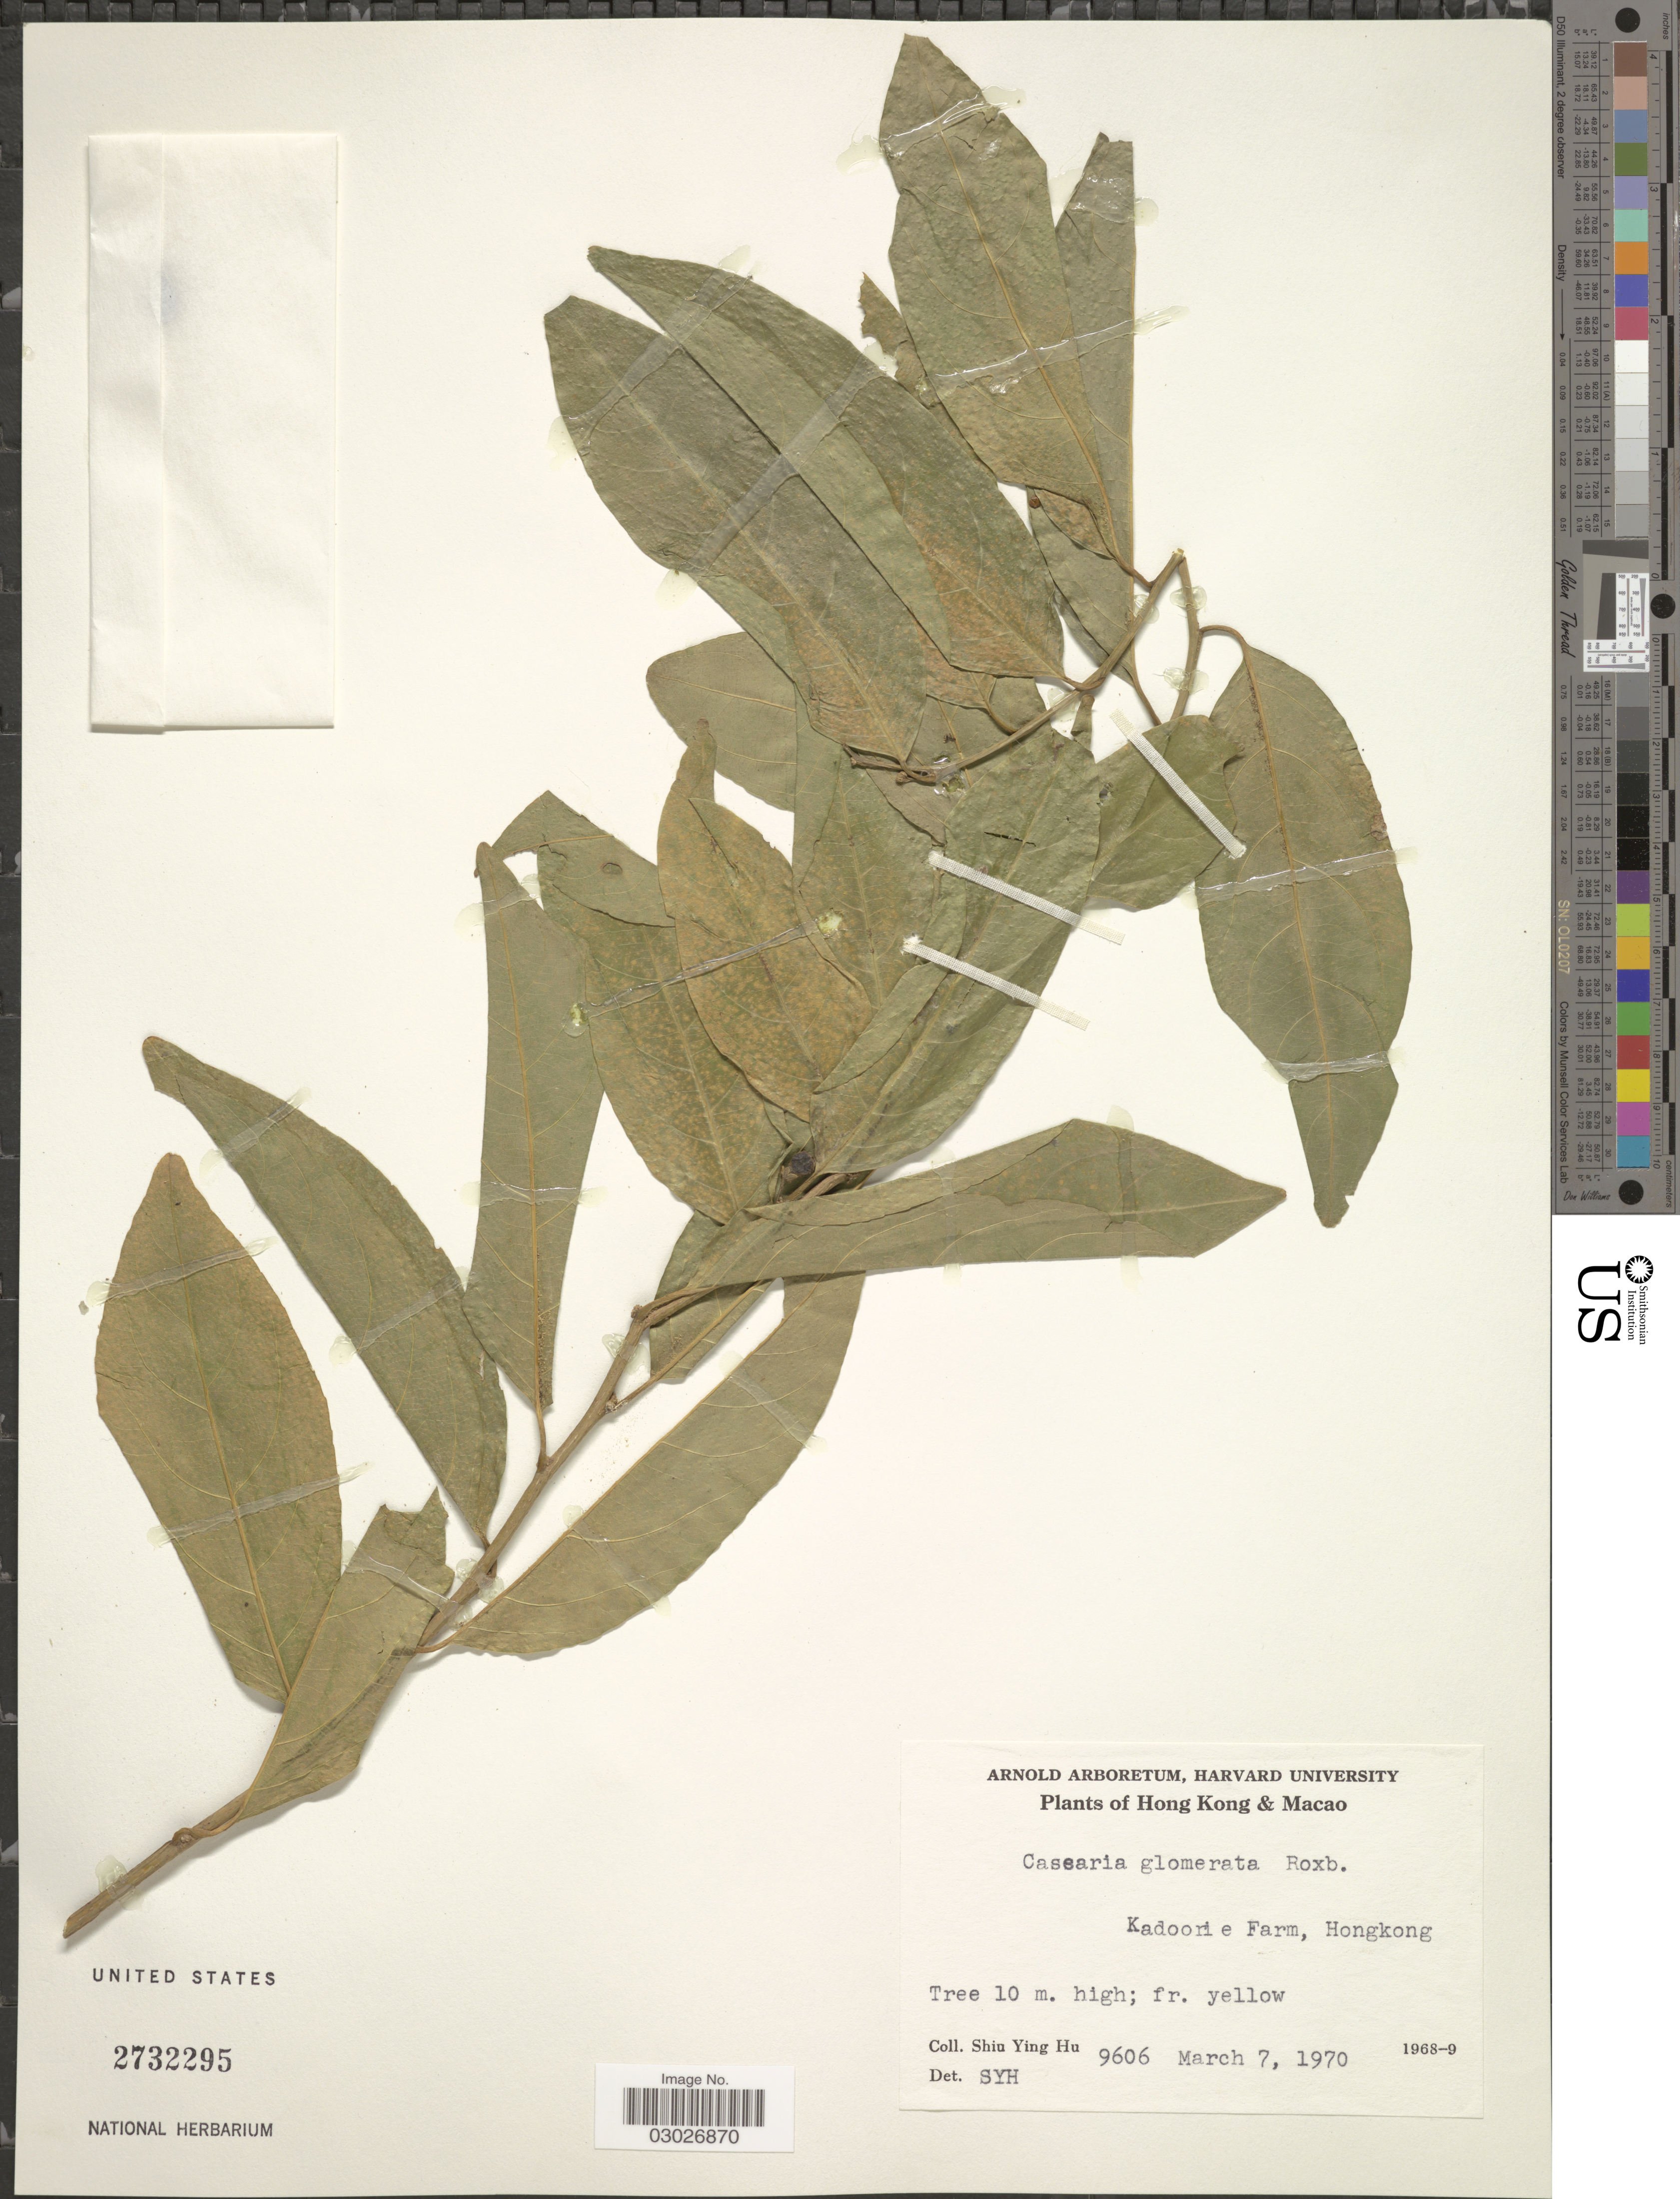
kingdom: Plantae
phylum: Tracheophyta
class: Magnoliopsida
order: Malpighiales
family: Salicaceae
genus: Casearia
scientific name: Casearia glomerata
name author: Roxb.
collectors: S. Y. Hu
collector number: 9606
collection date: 1970-03-07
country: China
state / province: Hong Kong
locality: Kadoorie Farm.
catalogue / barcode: US 2732295